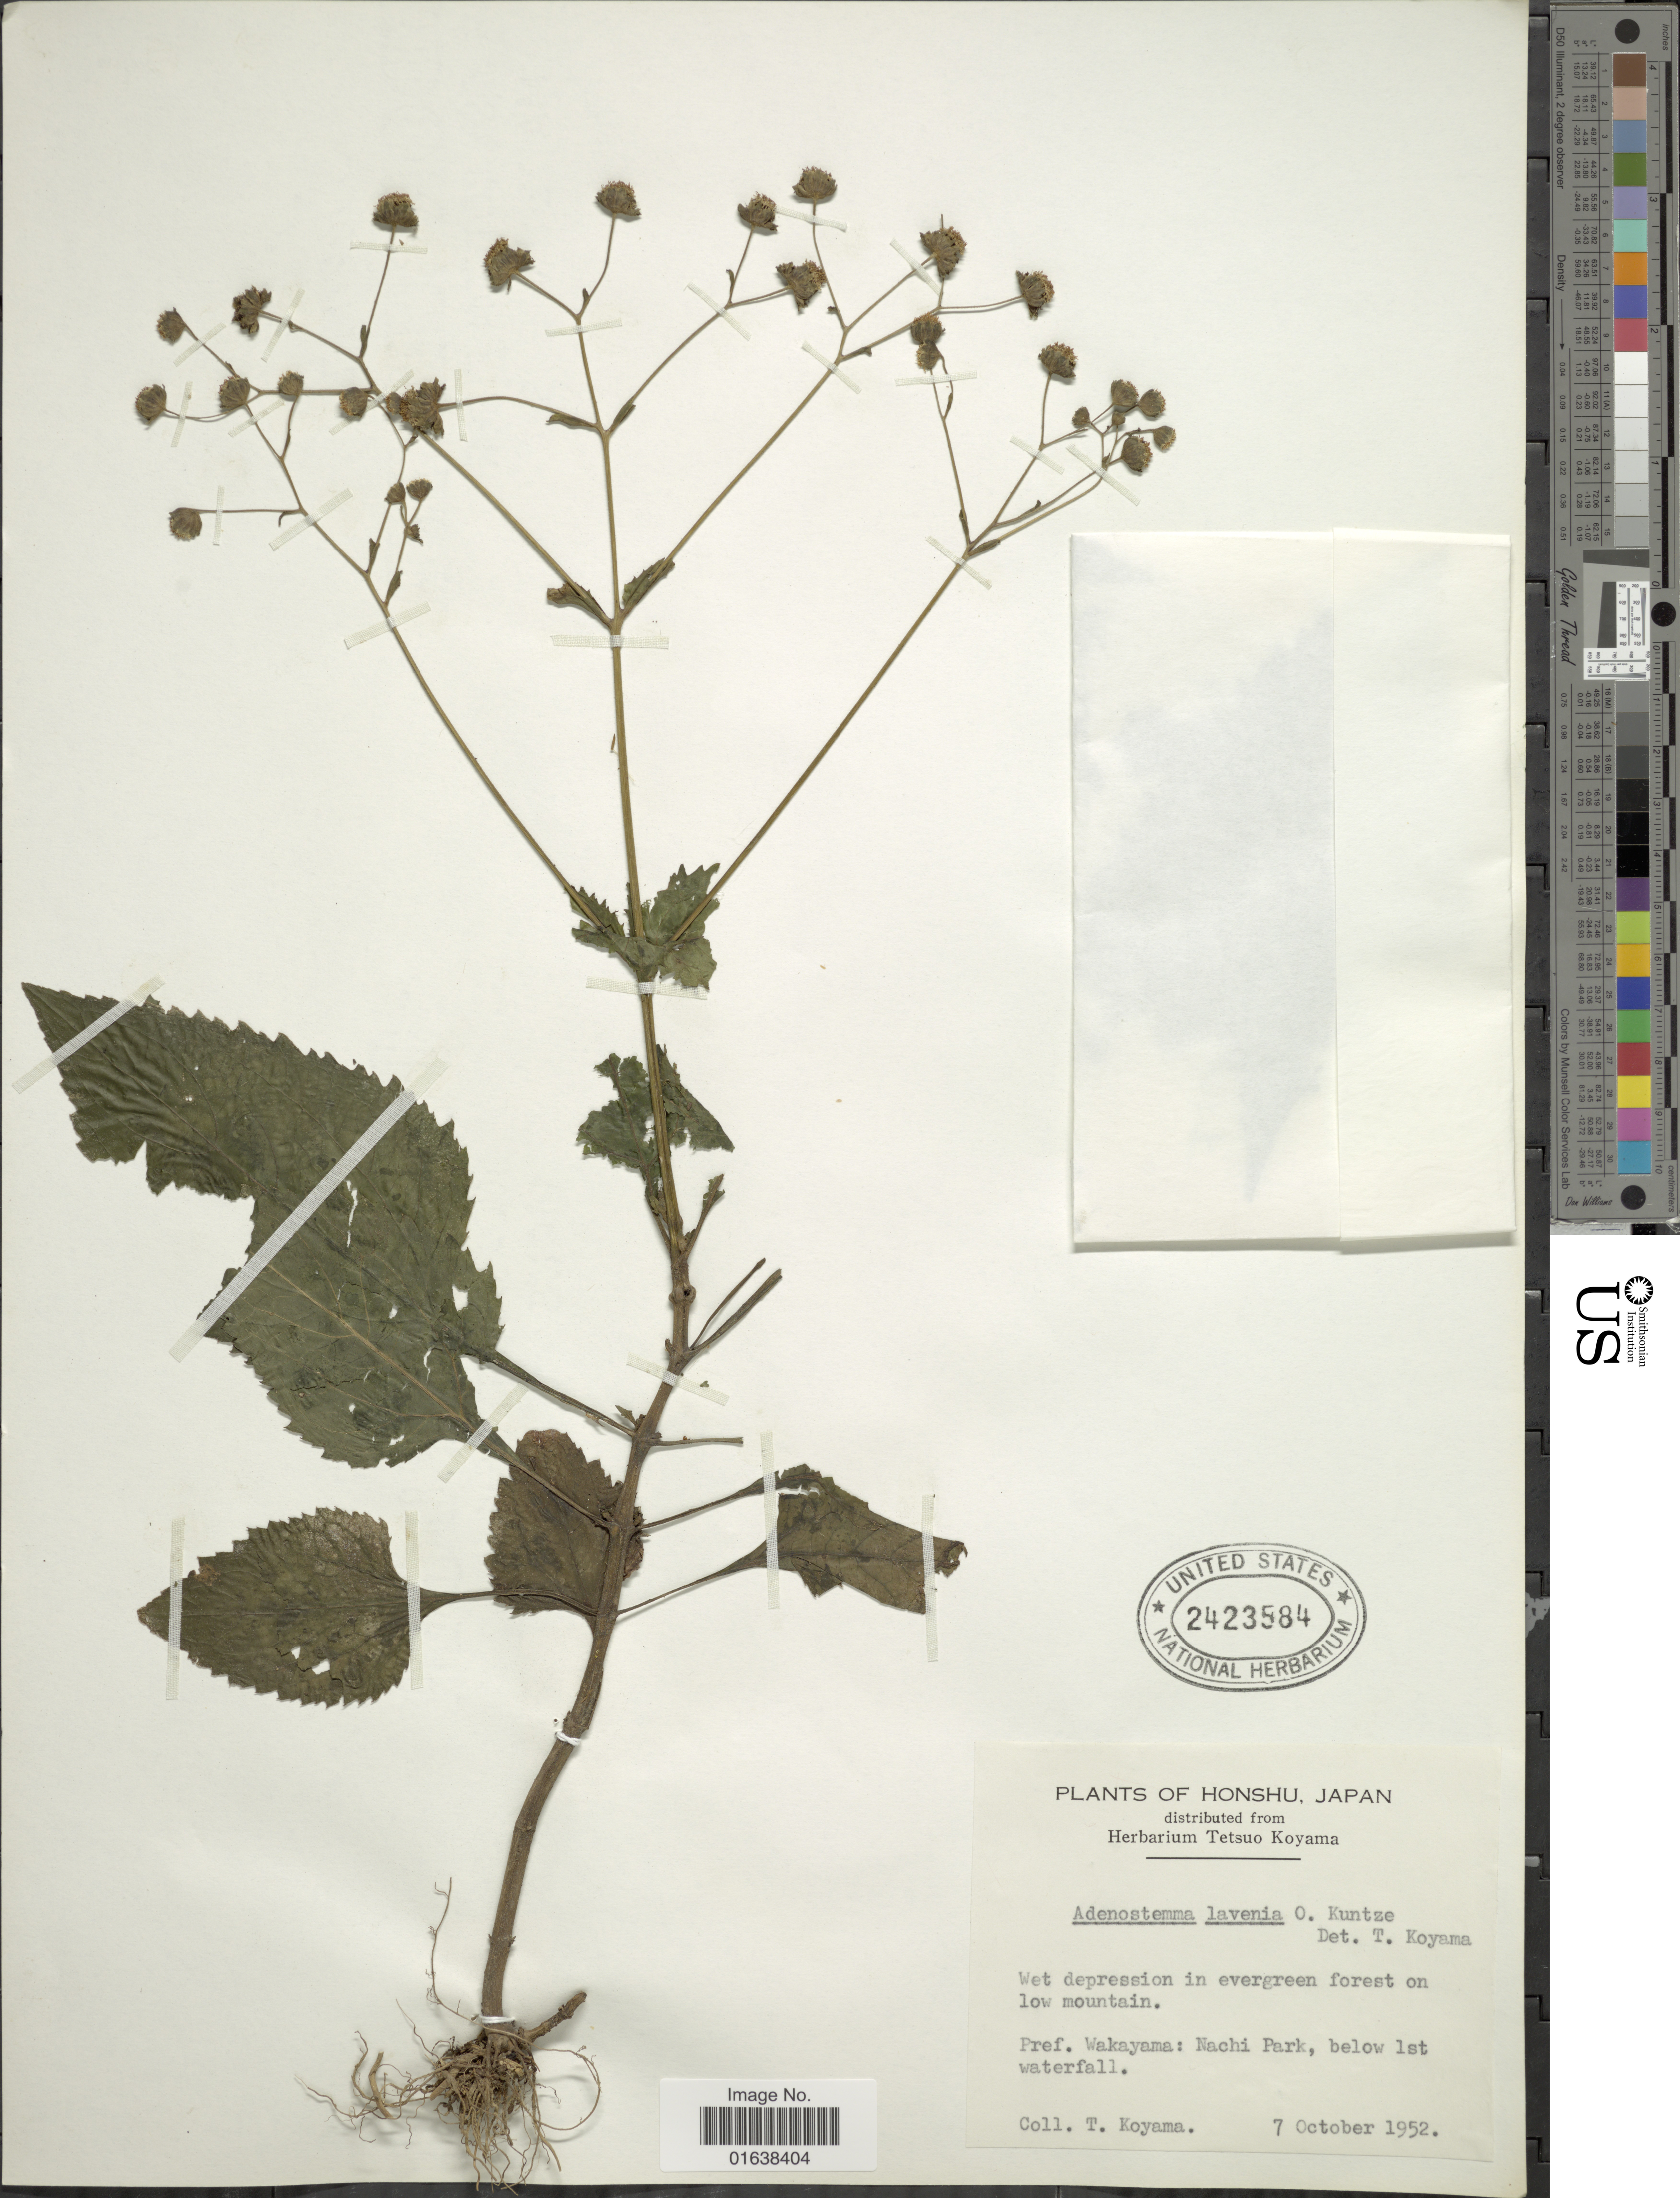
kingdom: Plantae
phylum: Tracheophyta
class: Magnoliopsida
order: Asterales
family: Asteraceae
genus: Adenostemma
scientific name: Adenostemma lavenia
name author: (L.) Kuntze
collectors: T. Koyama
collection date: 1952-10-07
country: Japan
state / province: Wakayama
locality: Honshu, Japan. Pref. Wakayama: Nachi Park, below 1st waterfall. Wet depression in evergreen forest on low mountain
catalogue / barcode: US 2423584